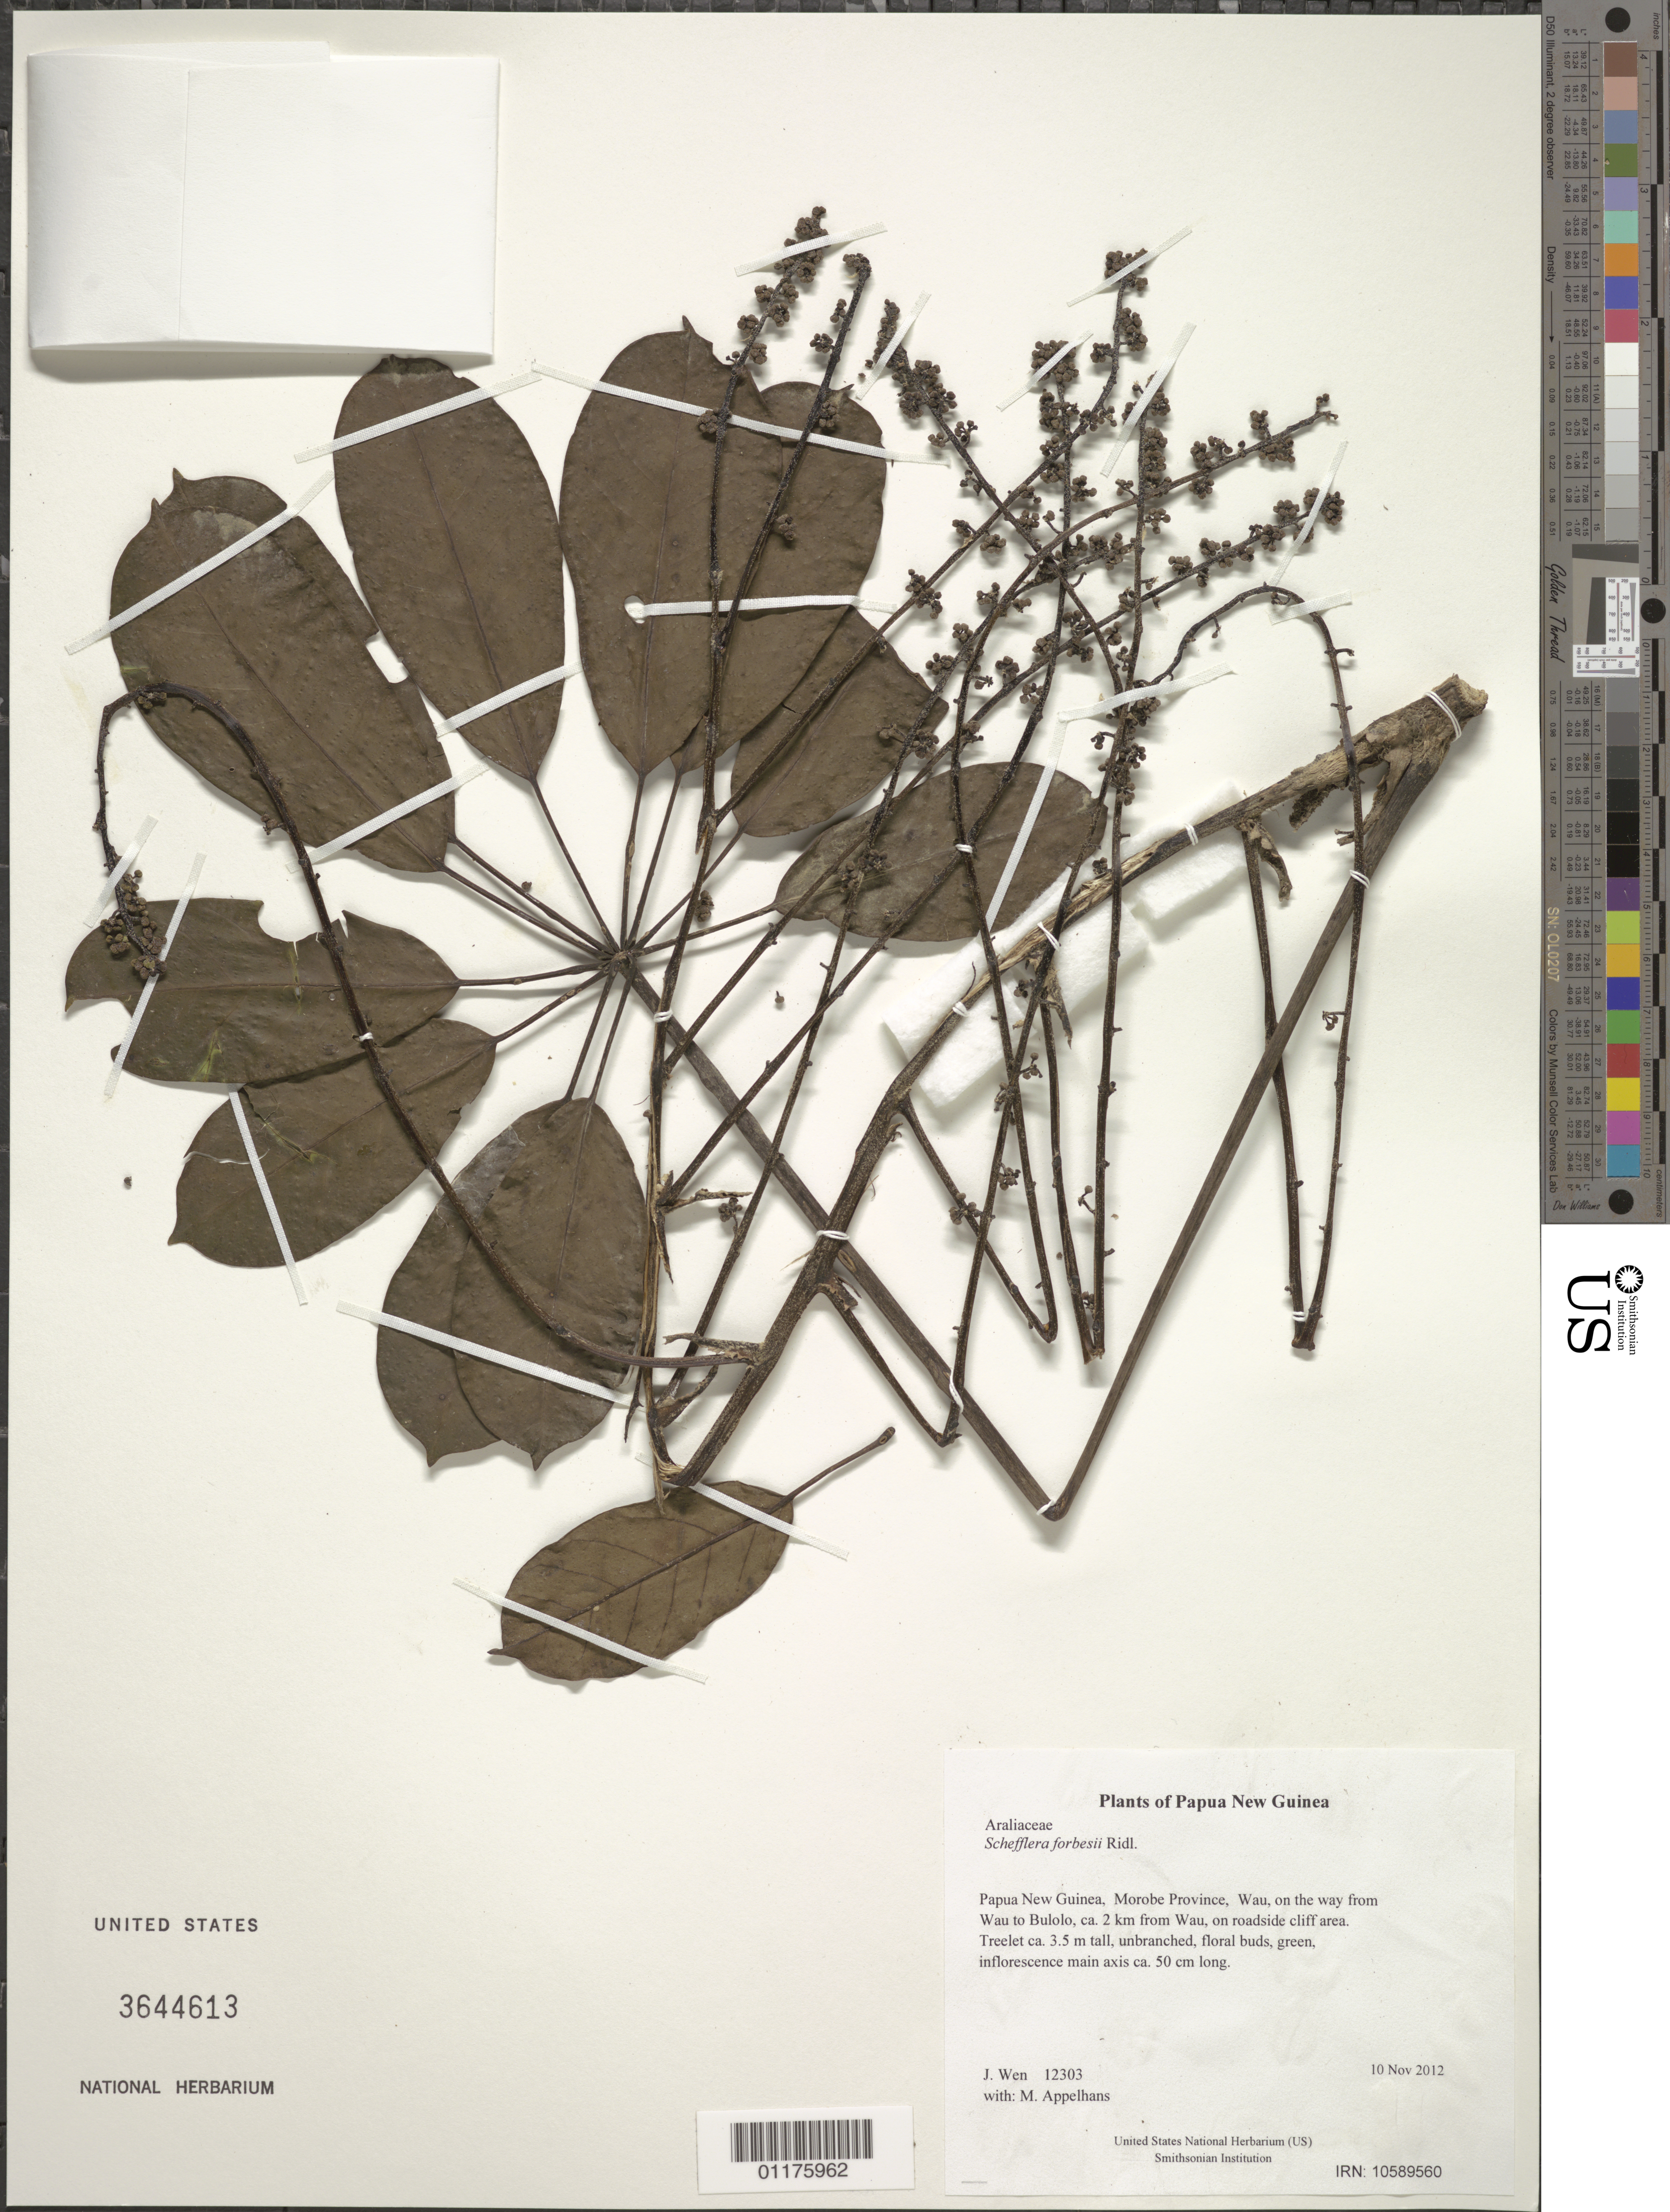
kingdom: Plantae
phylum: Tracheophyta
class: Magnoliopsida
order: Apiales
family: Araliaceae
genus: Heptapleurum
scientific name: Heptapleurum forbesii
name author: (Ridl.) Lowery & G. M. Plunkett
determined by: Wagner, W. L., (BOT), Smithsonian Institution - National Museum of Natural History (UNITED STATES)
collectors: M. Appelhans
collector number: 12303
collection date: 2012-11-10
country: Papua New Guinea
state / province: Morobe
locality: Wau, on the way from Wau to Bulolo, ca. 2 km from Wau, on roadside cliff area.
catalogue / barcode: US 3644613